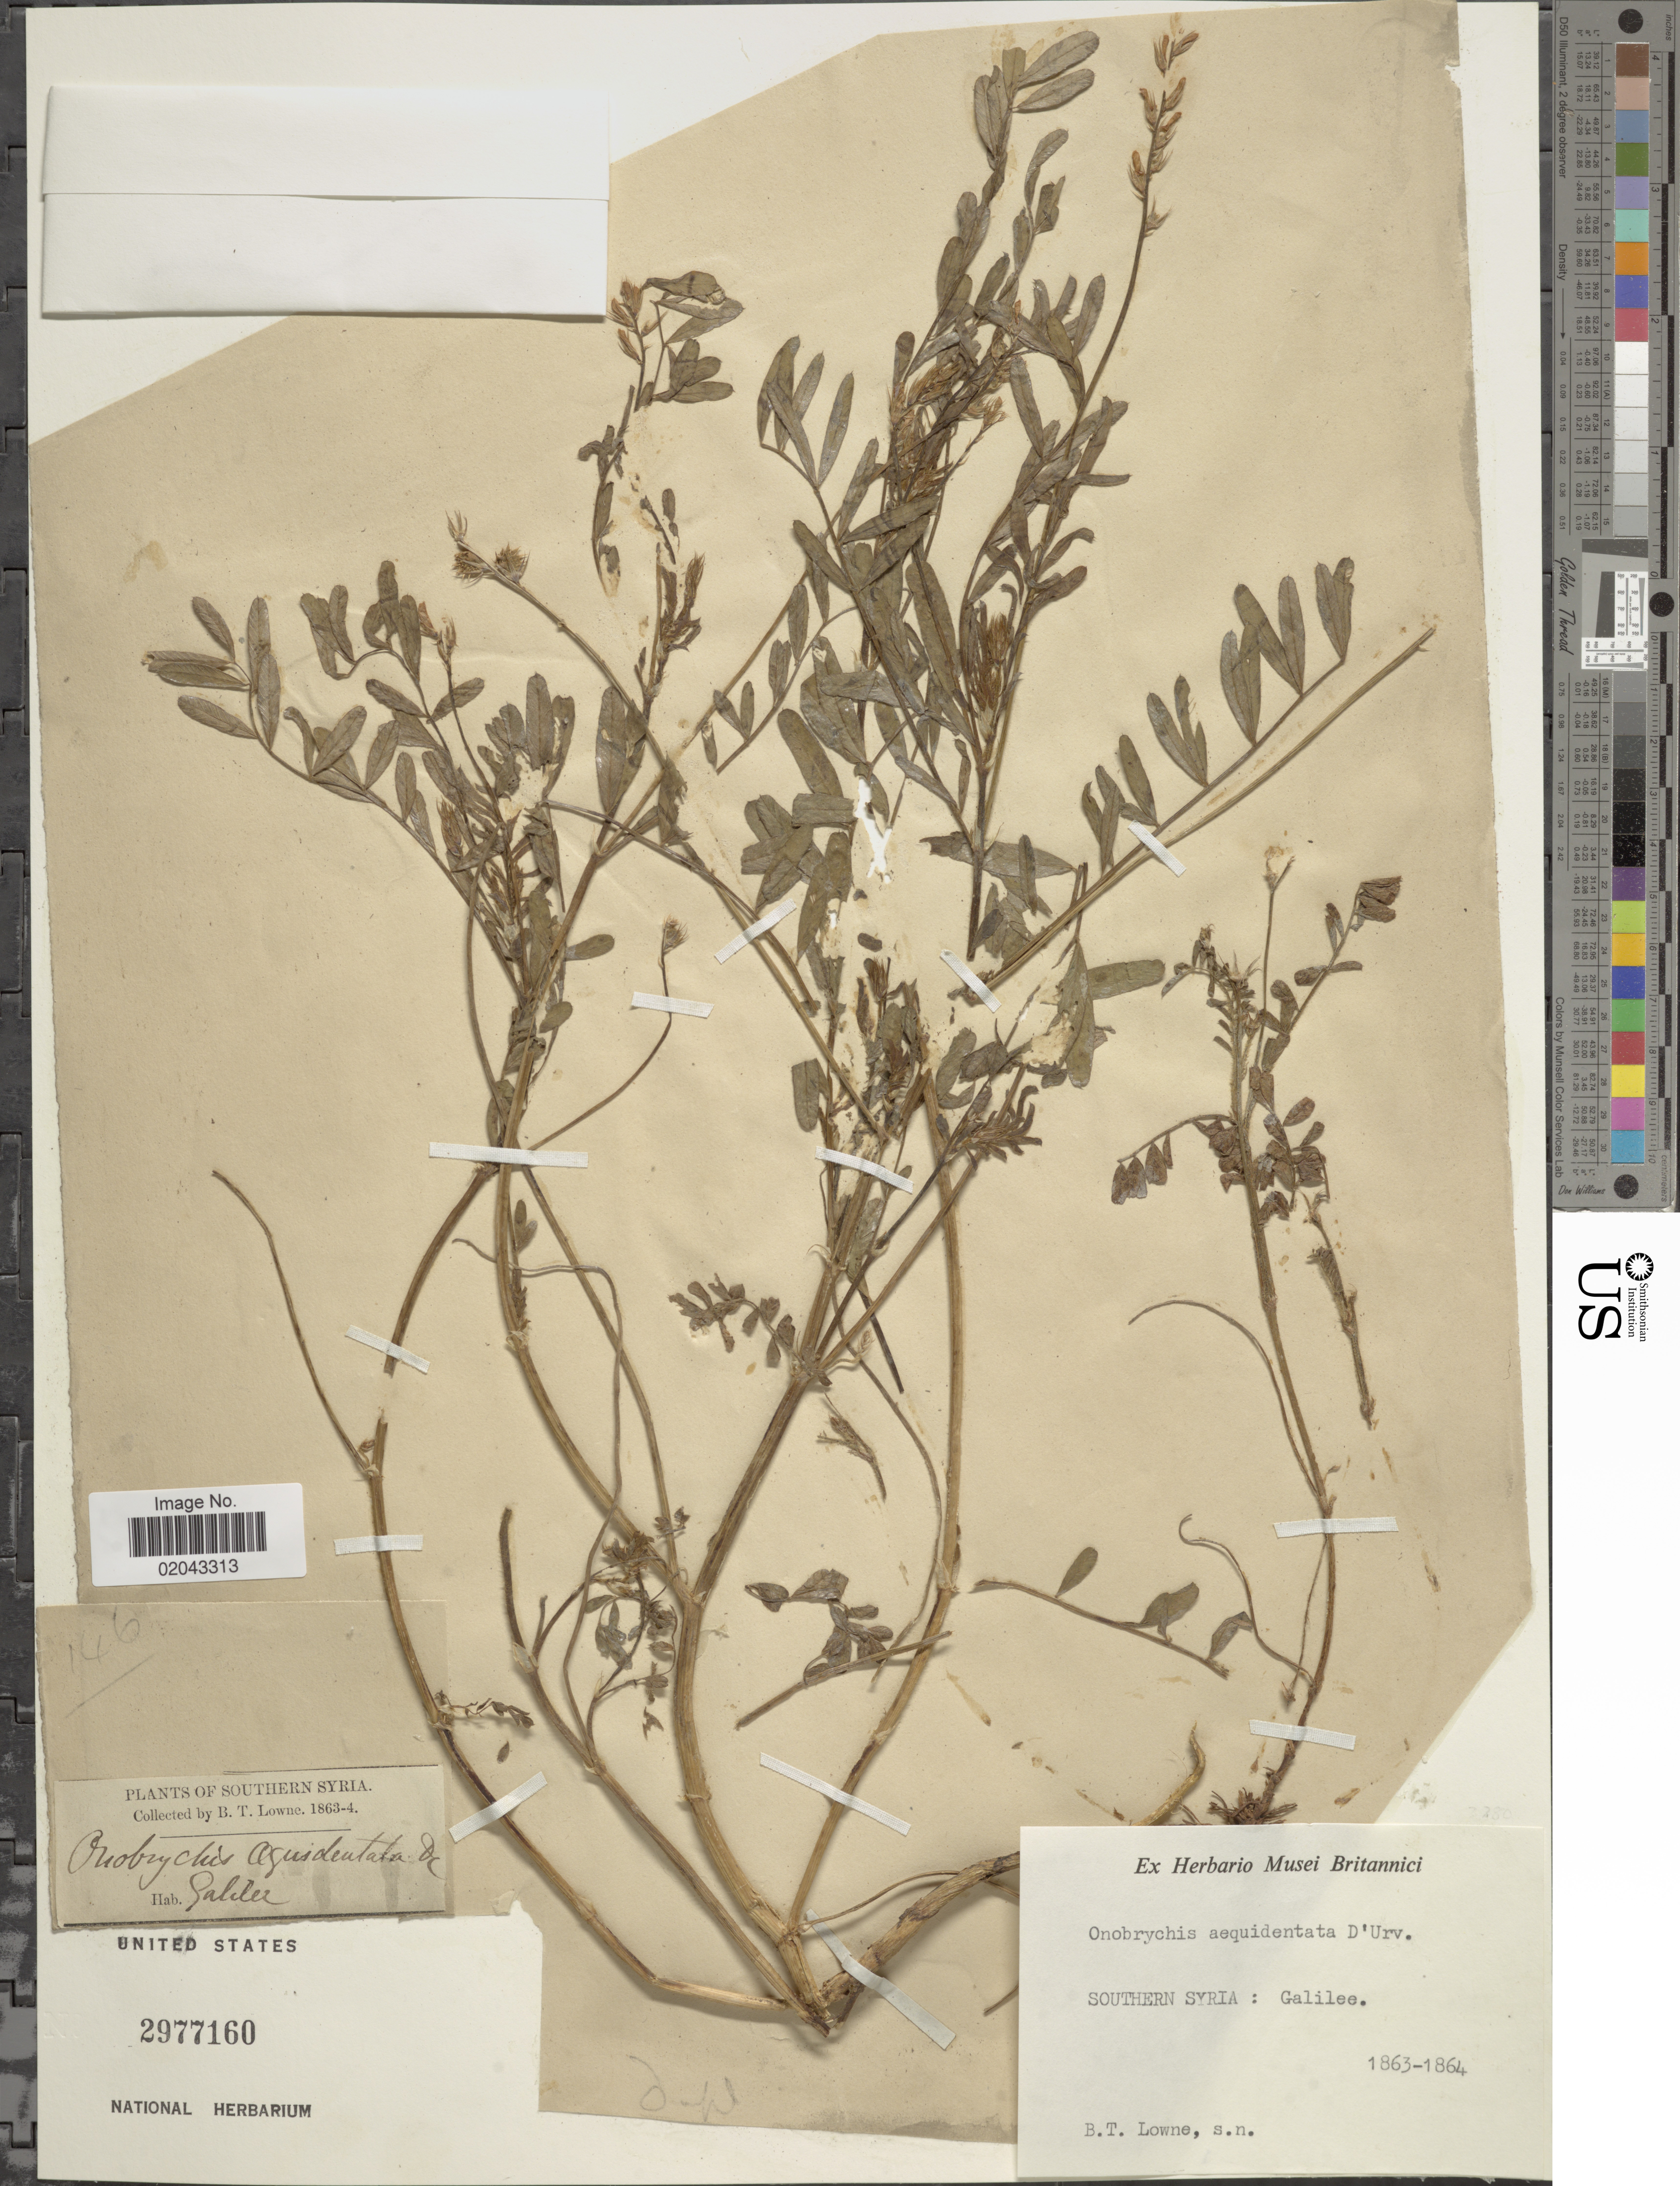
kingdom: Plantae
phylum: Tracheophyta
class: Magnoliopsida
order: Fabales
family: Fabaceae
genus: Onobrychis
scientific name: Onobrychis aequidentata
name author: d'Urv.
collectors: B. Lowne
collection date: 1863/1864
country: Syria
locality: Southern syria: Galilee,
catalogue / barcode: US 2977160